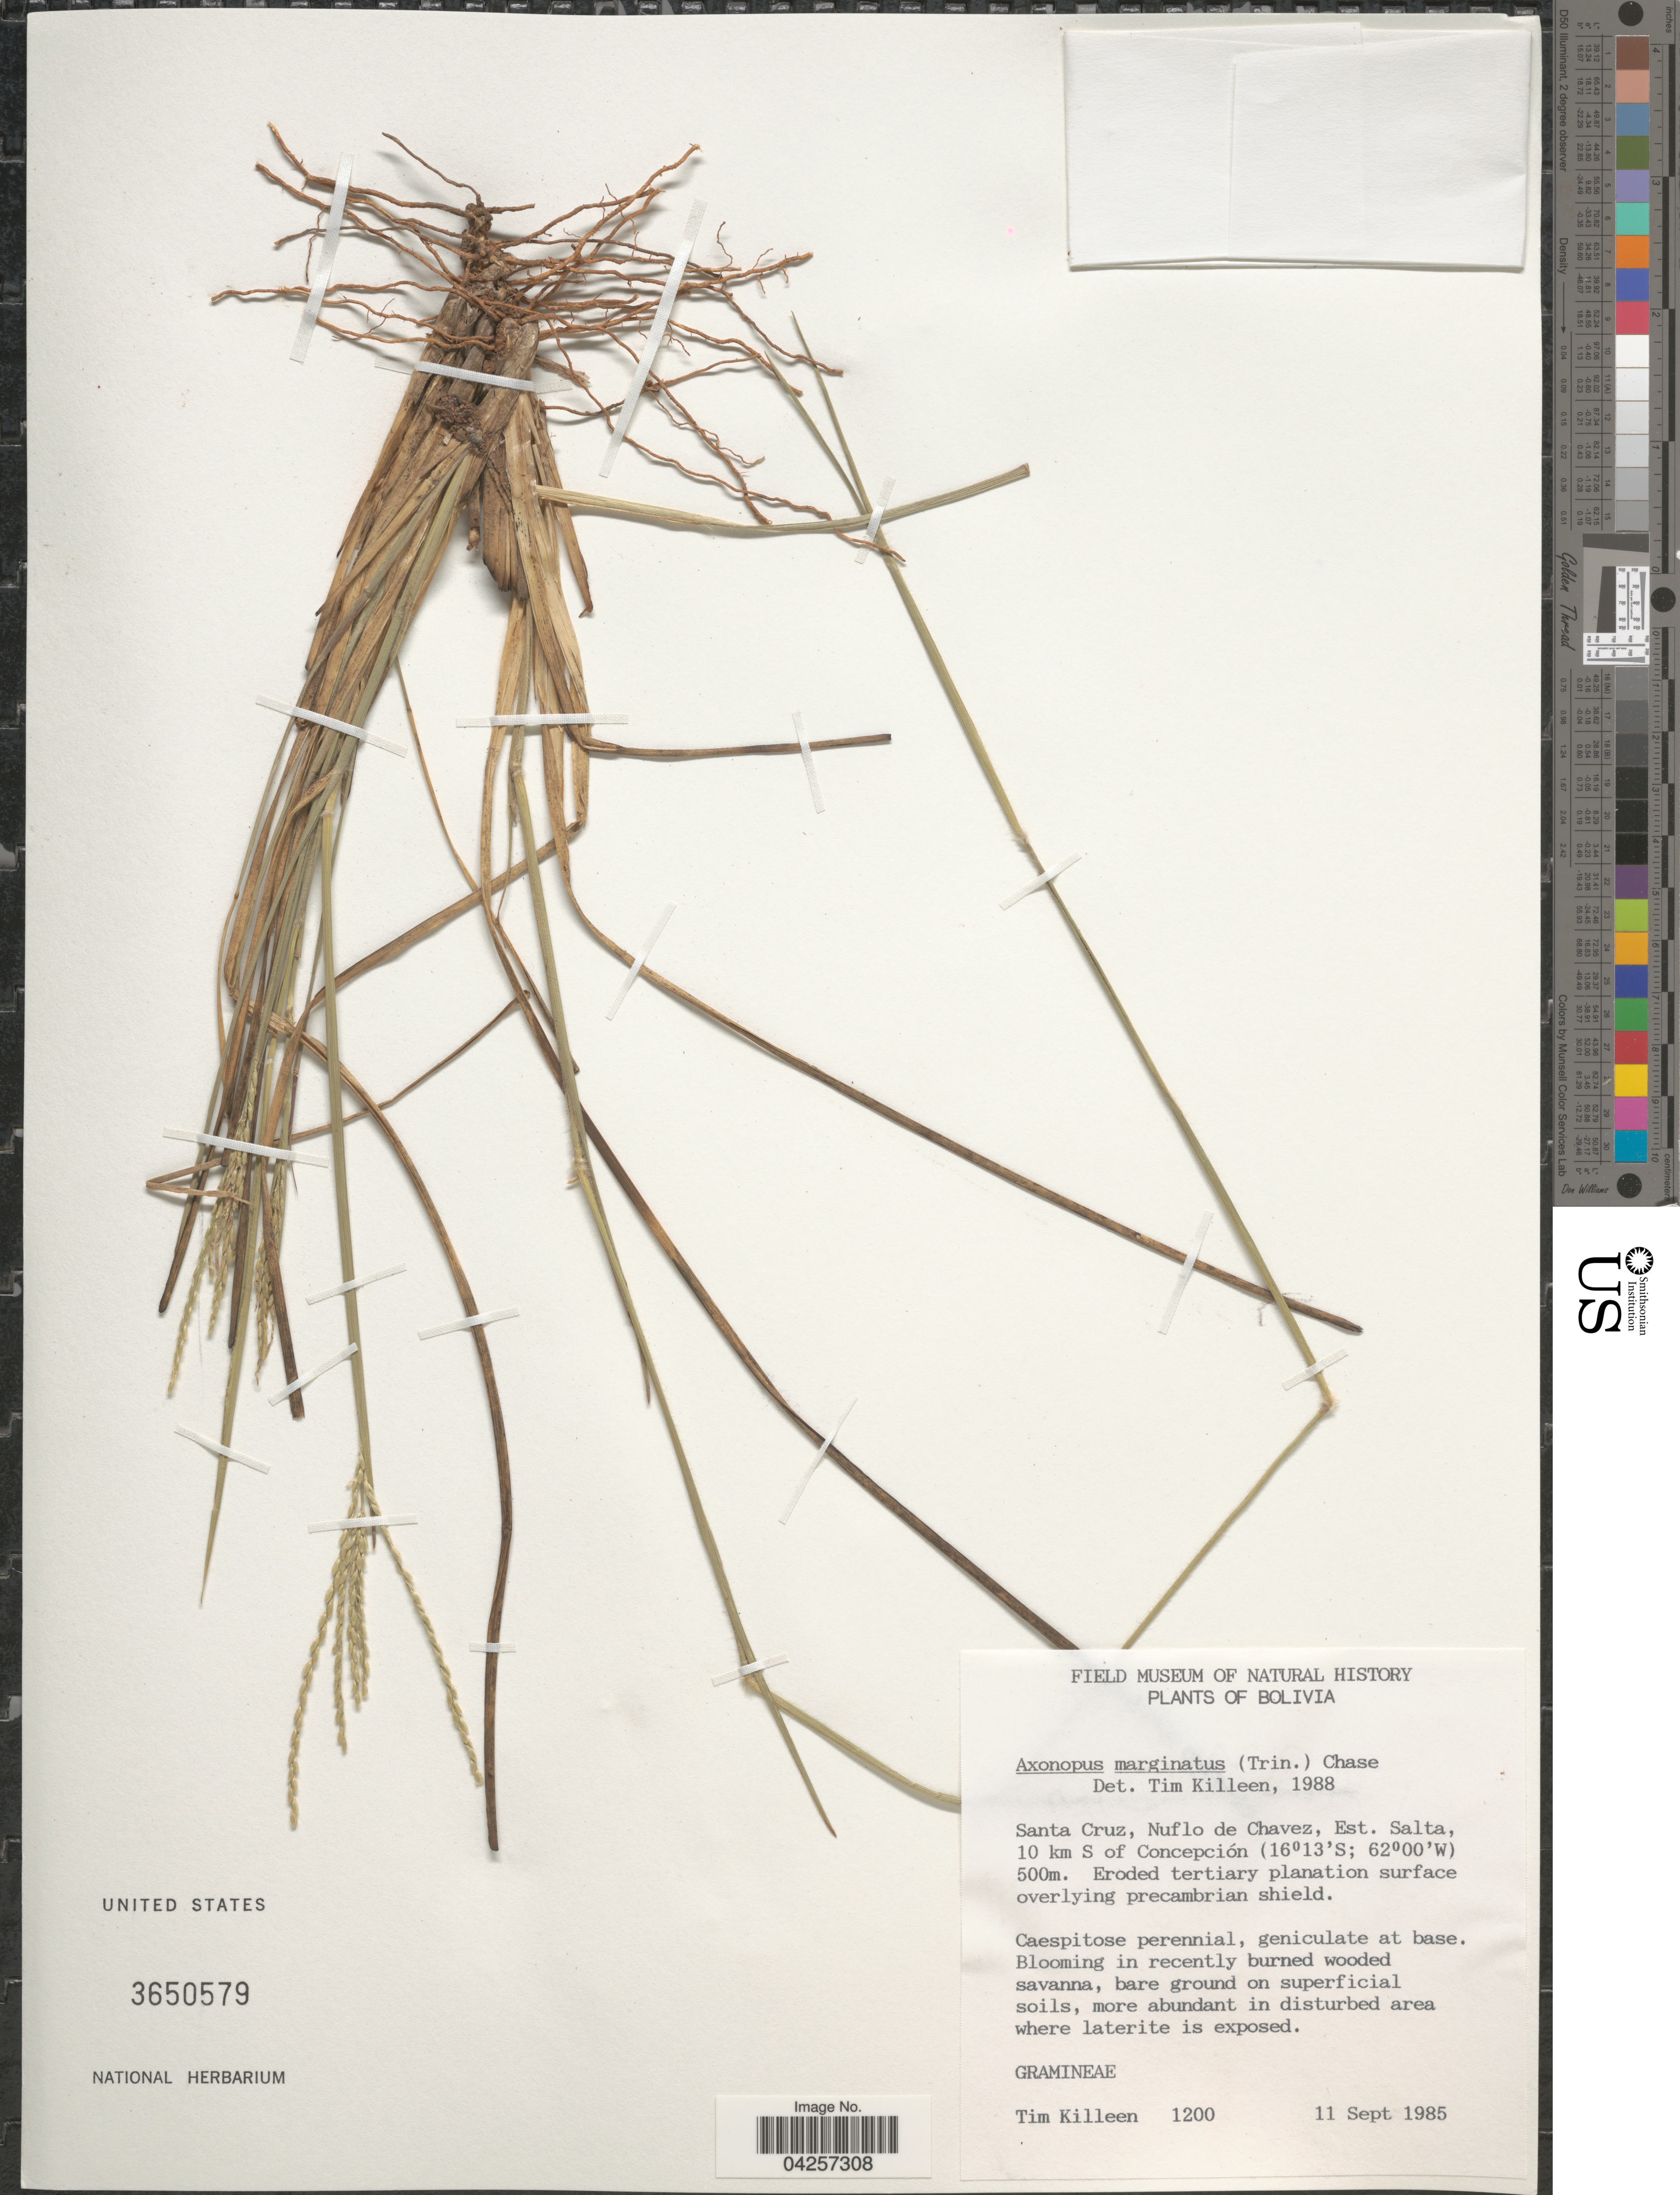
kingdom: Plantae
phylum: Tracheophyta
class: Liliopsida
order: Poales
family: Poaceae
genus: Axonopus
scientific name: Axonopus marginatus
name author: (Trin.) Chase ex Hitchc.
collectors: T. J. Killeen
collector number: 1200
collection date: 1985-09-11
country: Bolivia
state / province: Santa Cruz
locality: Nuflo de Chavez, Est. Salta, 10 km S of Concepción.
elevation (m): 500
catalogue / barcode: US 3650579